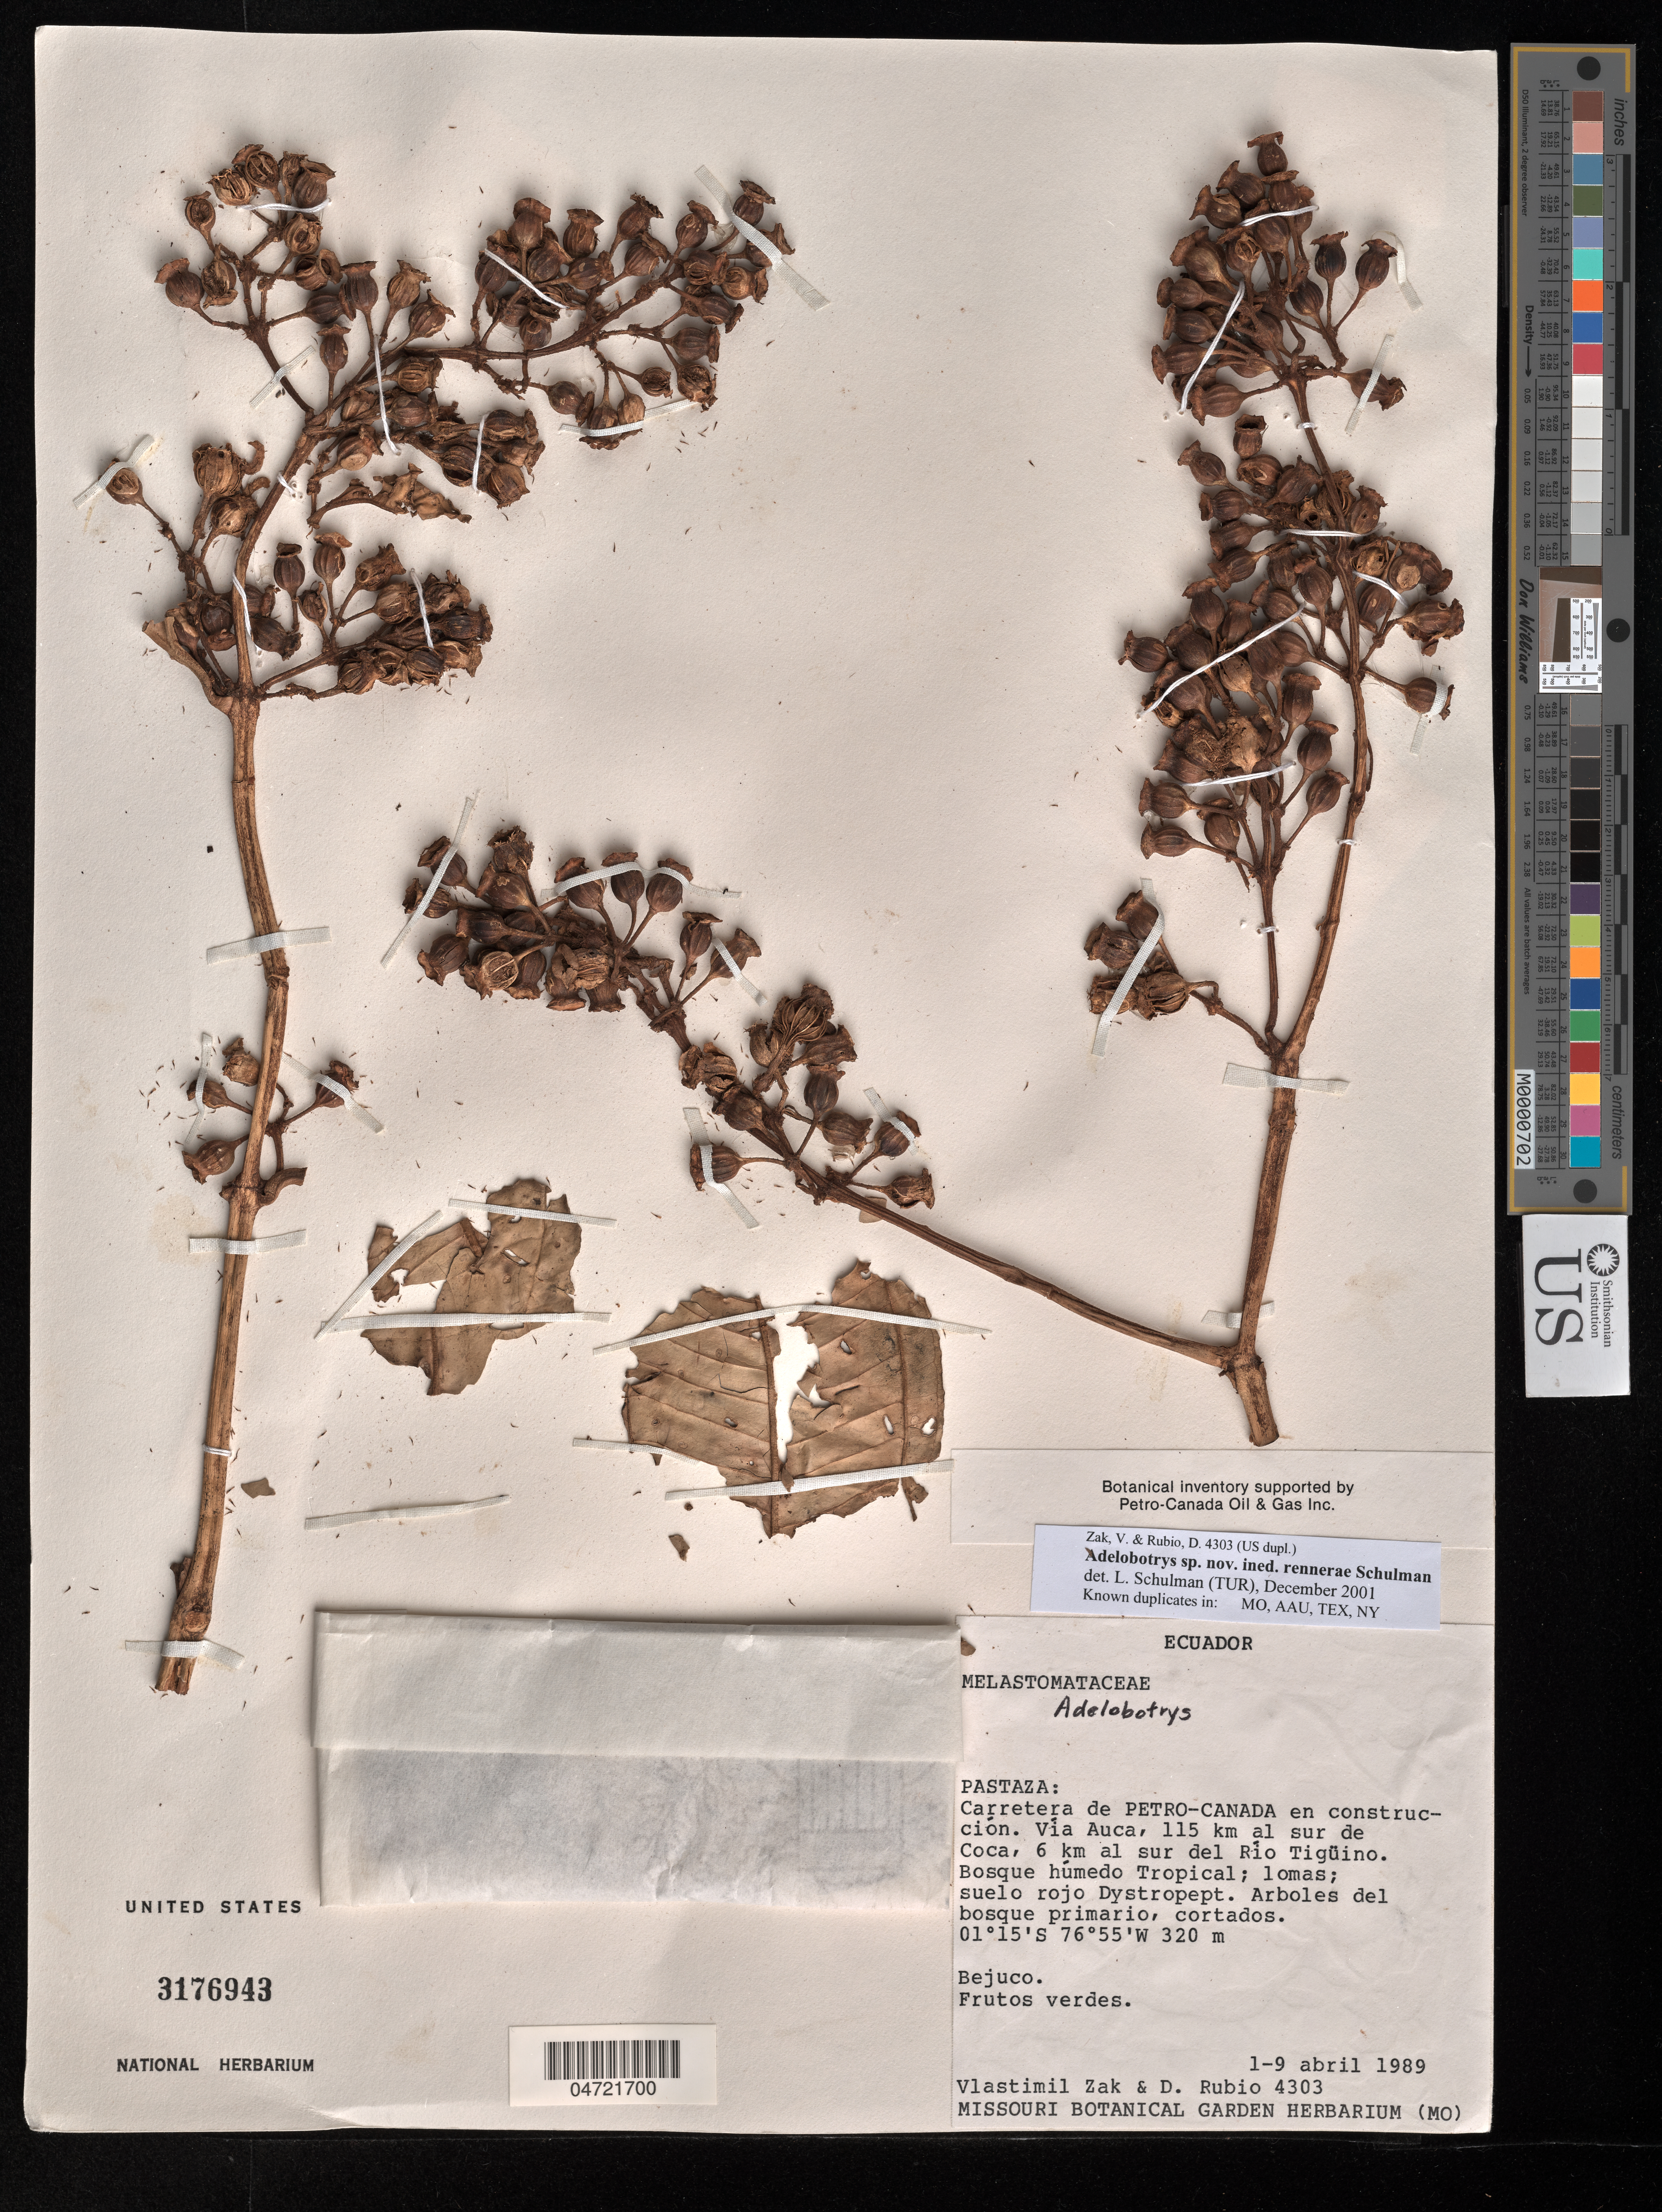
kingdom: Plantae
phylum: Tracheophyta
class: Magnoliopsida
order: Myrtales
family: Melastomataceae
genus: Adelobotrys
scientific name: Adelobotrys sp. nov.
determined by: Schulman, Leif, (TUR), University of Turku (FINLAND)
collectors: V. Zak & D. Rubio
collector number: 4303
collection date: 1989-04-01/1989-04-09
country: Ecuador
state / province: Pastaza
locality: Pastaza: Carretera de Petro-Canada en construcción. Via Auca, 115 km al sur de Coca, 6 km al sur del Rio Tiguino. Bosque húmedo Tropical; lomas; suelo rojo Dystropept.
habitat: Bosque primario, cortados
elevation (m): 320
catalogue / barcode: US 3176943